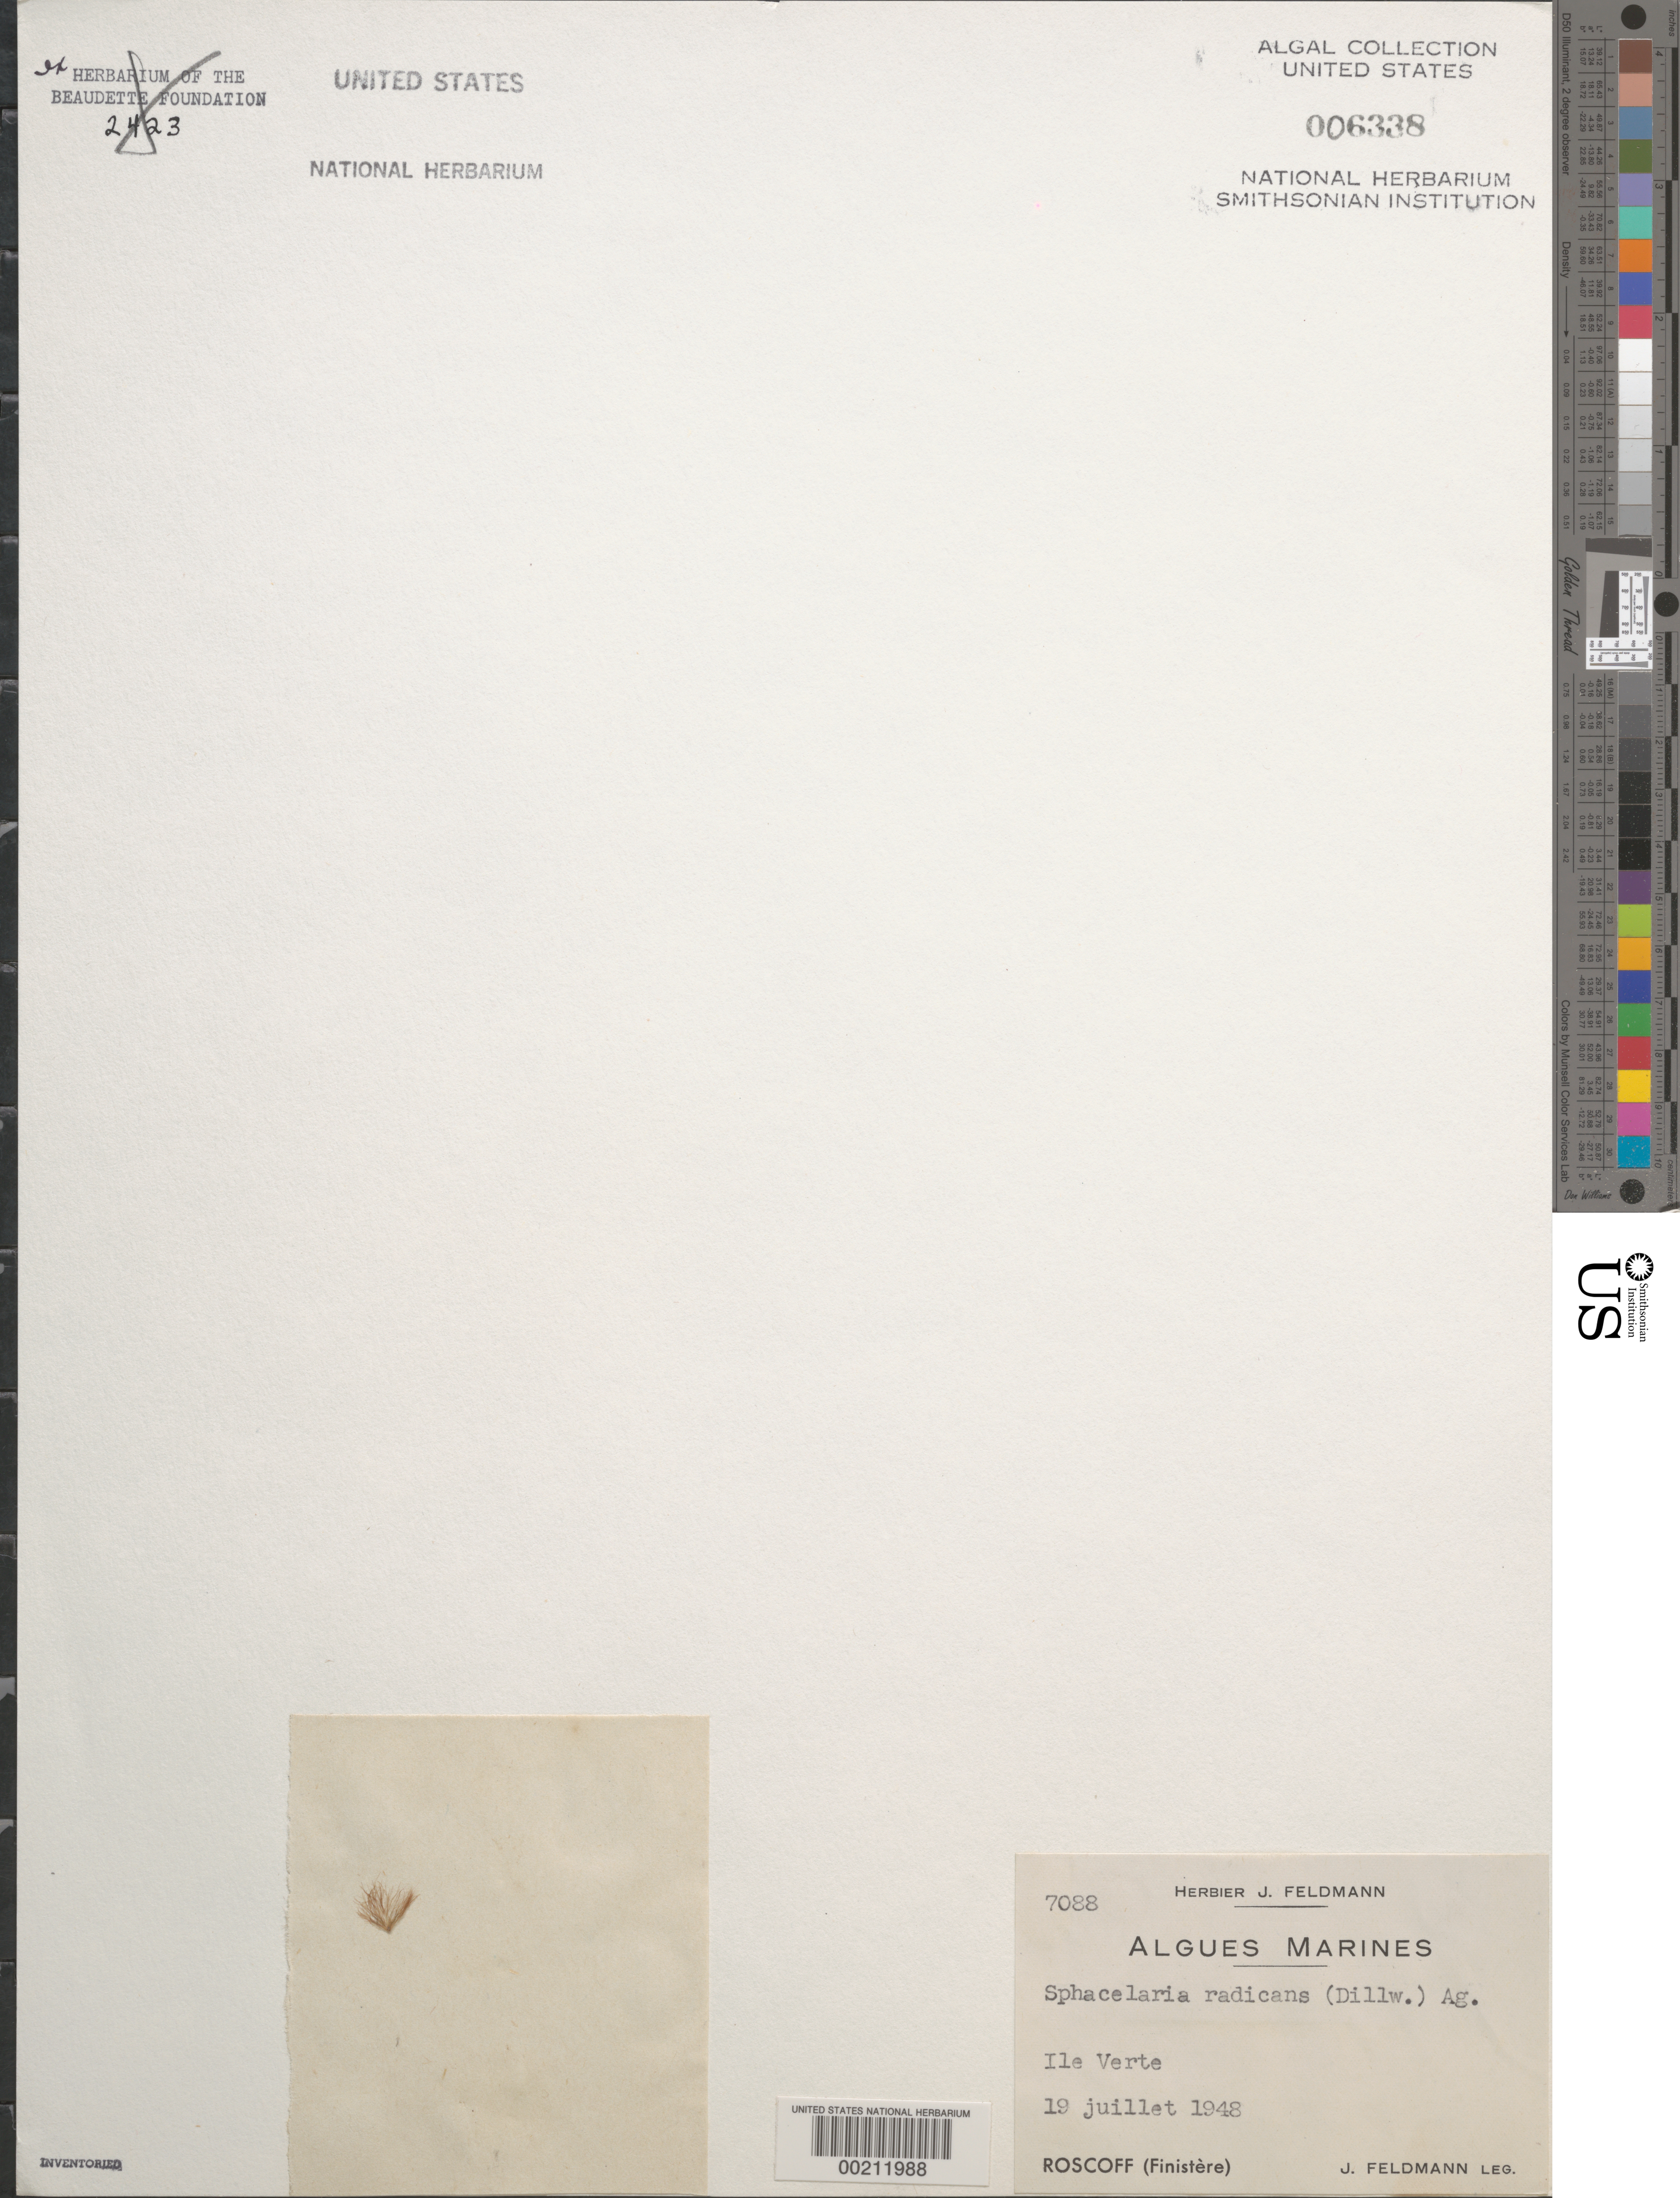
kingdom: Chromista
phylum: Ochrophyta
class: Phaeophyceae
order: Sphacelariales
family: Stypocaulaceae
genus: Protohalopteris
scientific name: Protohalopteris radicans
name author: (Dillwyn) Draisma et al.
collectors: J. Feldmann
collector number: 7088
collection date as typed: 19 Jul 1948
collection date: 1948-07-19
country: France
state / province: Bretagne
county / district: Finistère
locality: Ile verte, bay of biscay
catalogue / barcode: US 6338